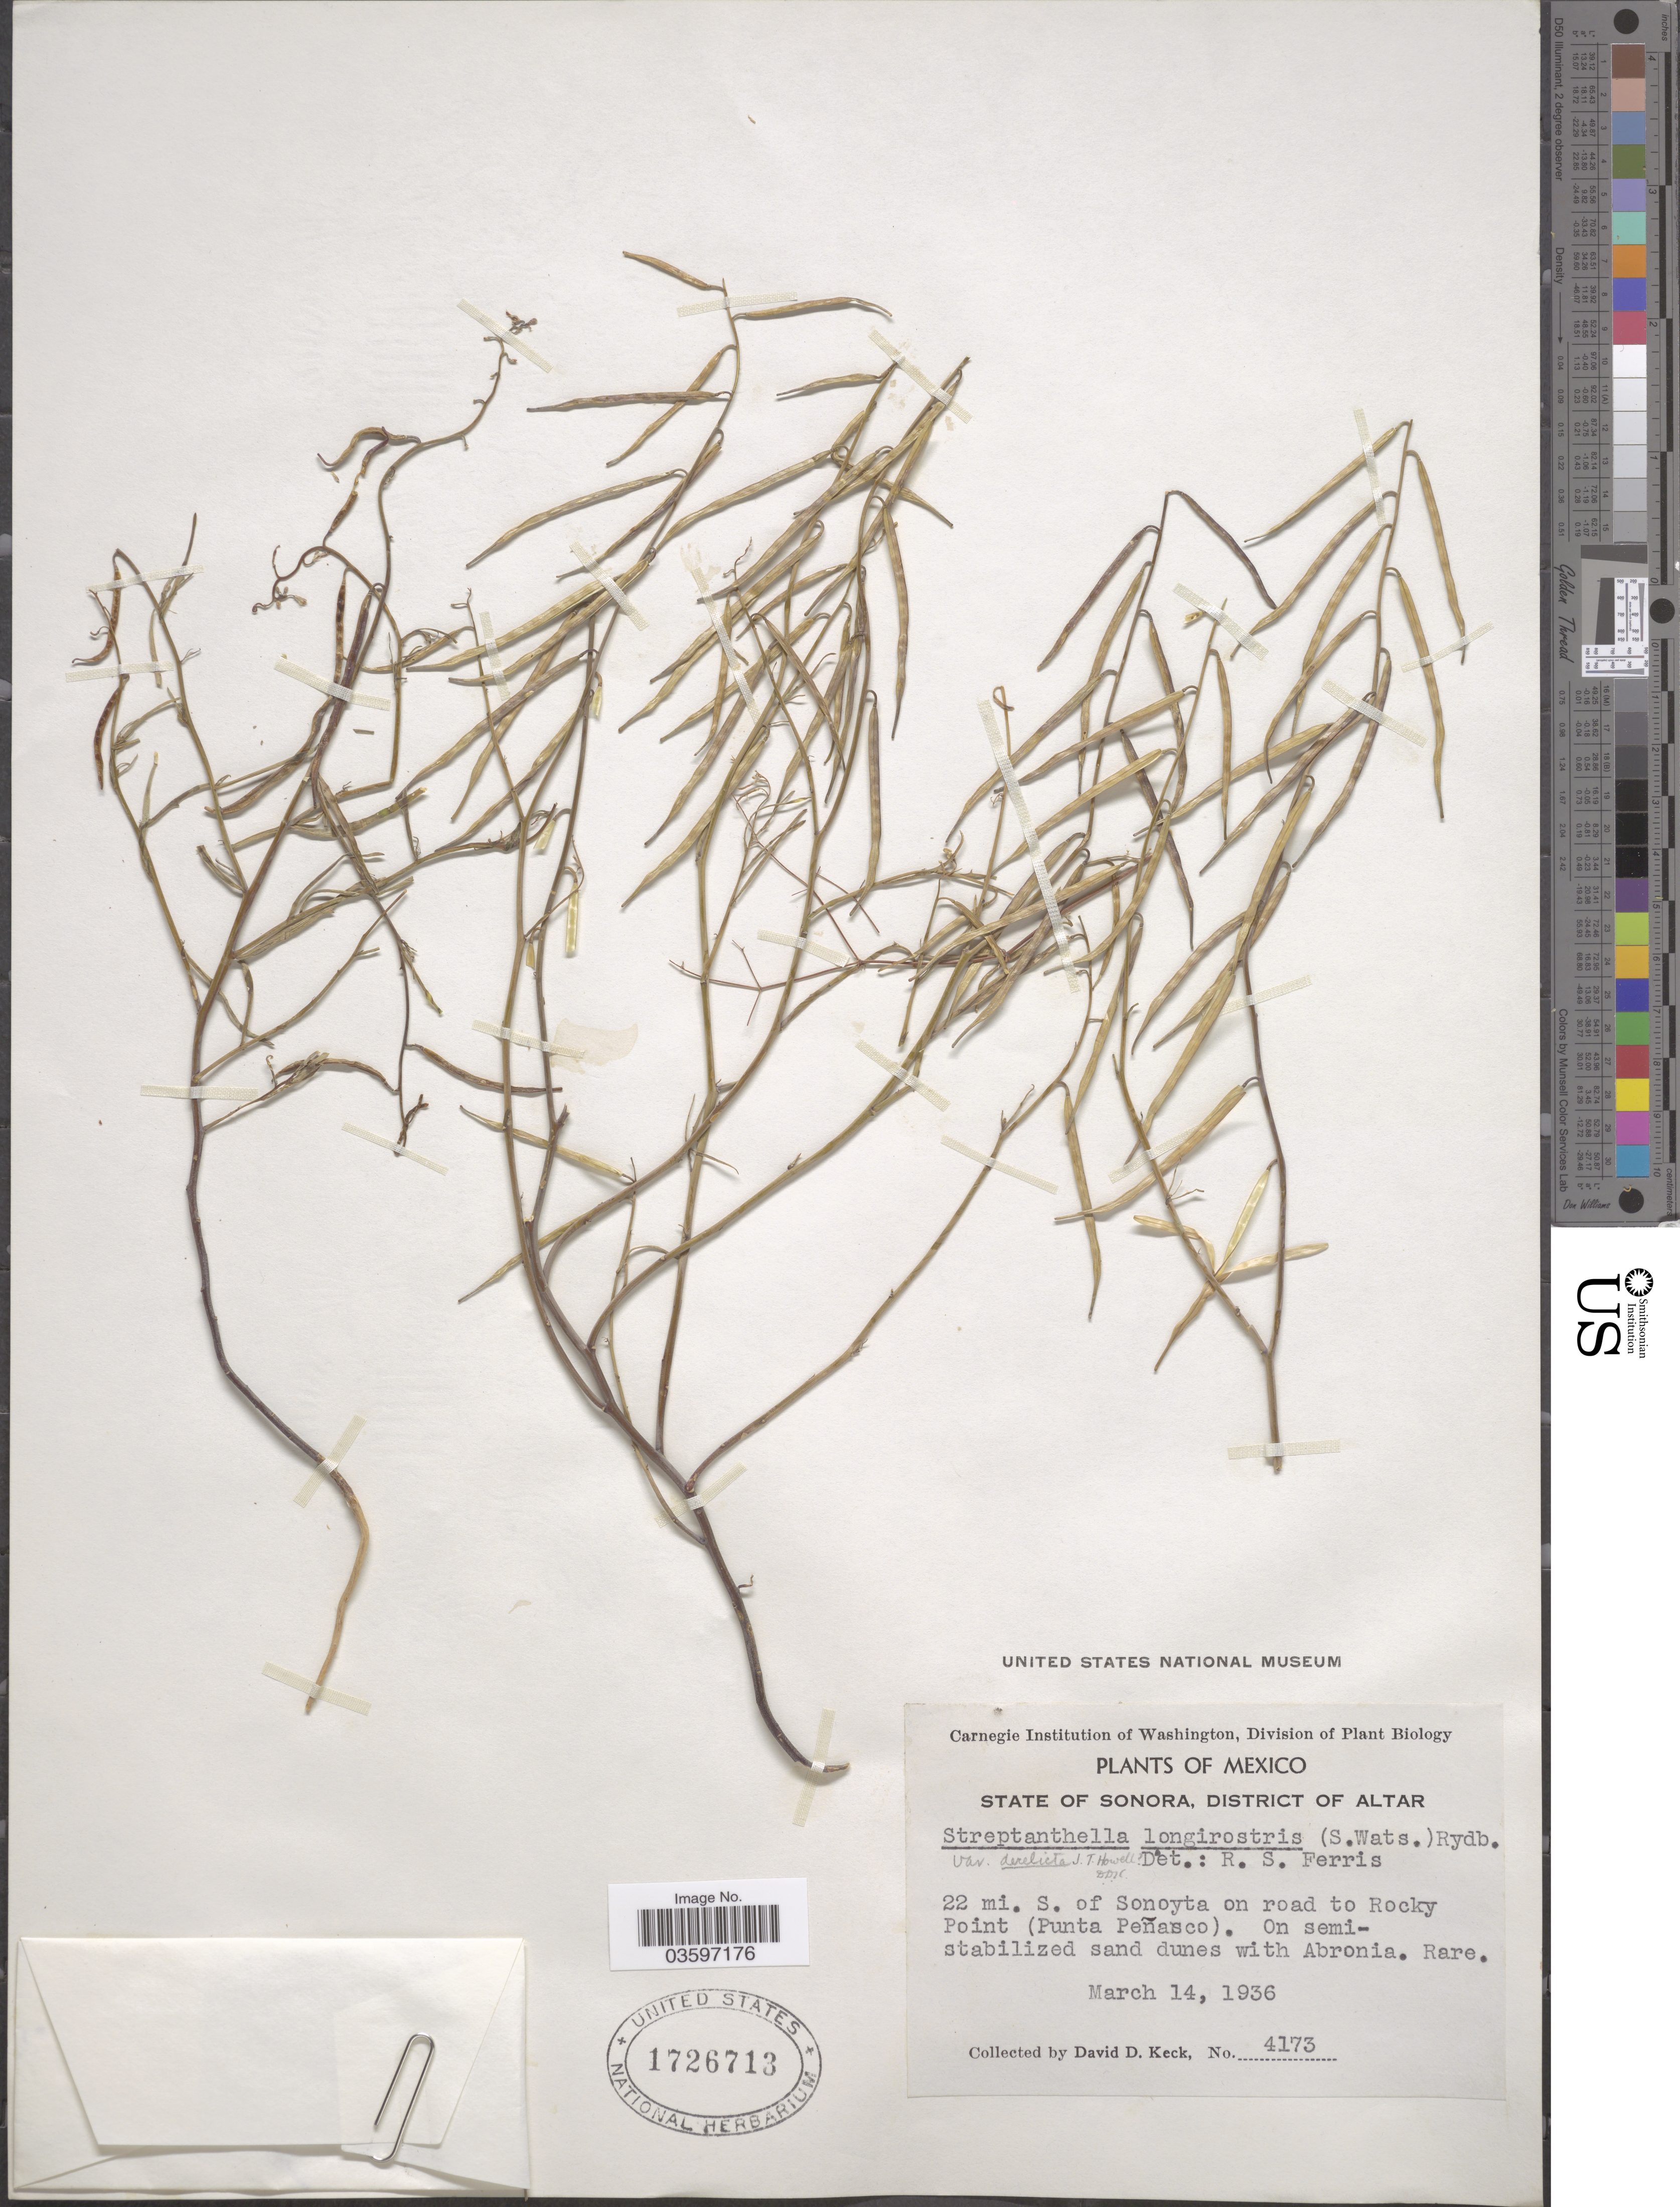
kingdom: Plantae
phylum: Tracheophyta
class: Magnoliopsida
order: Brassicales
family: Brassicaceae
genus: Streptanthella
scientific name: Streptanthella longirostris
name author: (S. Watson) Rydb.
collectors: D. D. Keck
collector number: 4173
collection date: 1936-03-14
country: Mexico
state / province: Sonora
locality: State of Sonora, District of Altar. 22 mi. S. of Sonoyta on road to Rocky Point (Punta Peñasco) On semi-stabilized sand dunes with Abronia.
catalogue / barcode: US 1726713